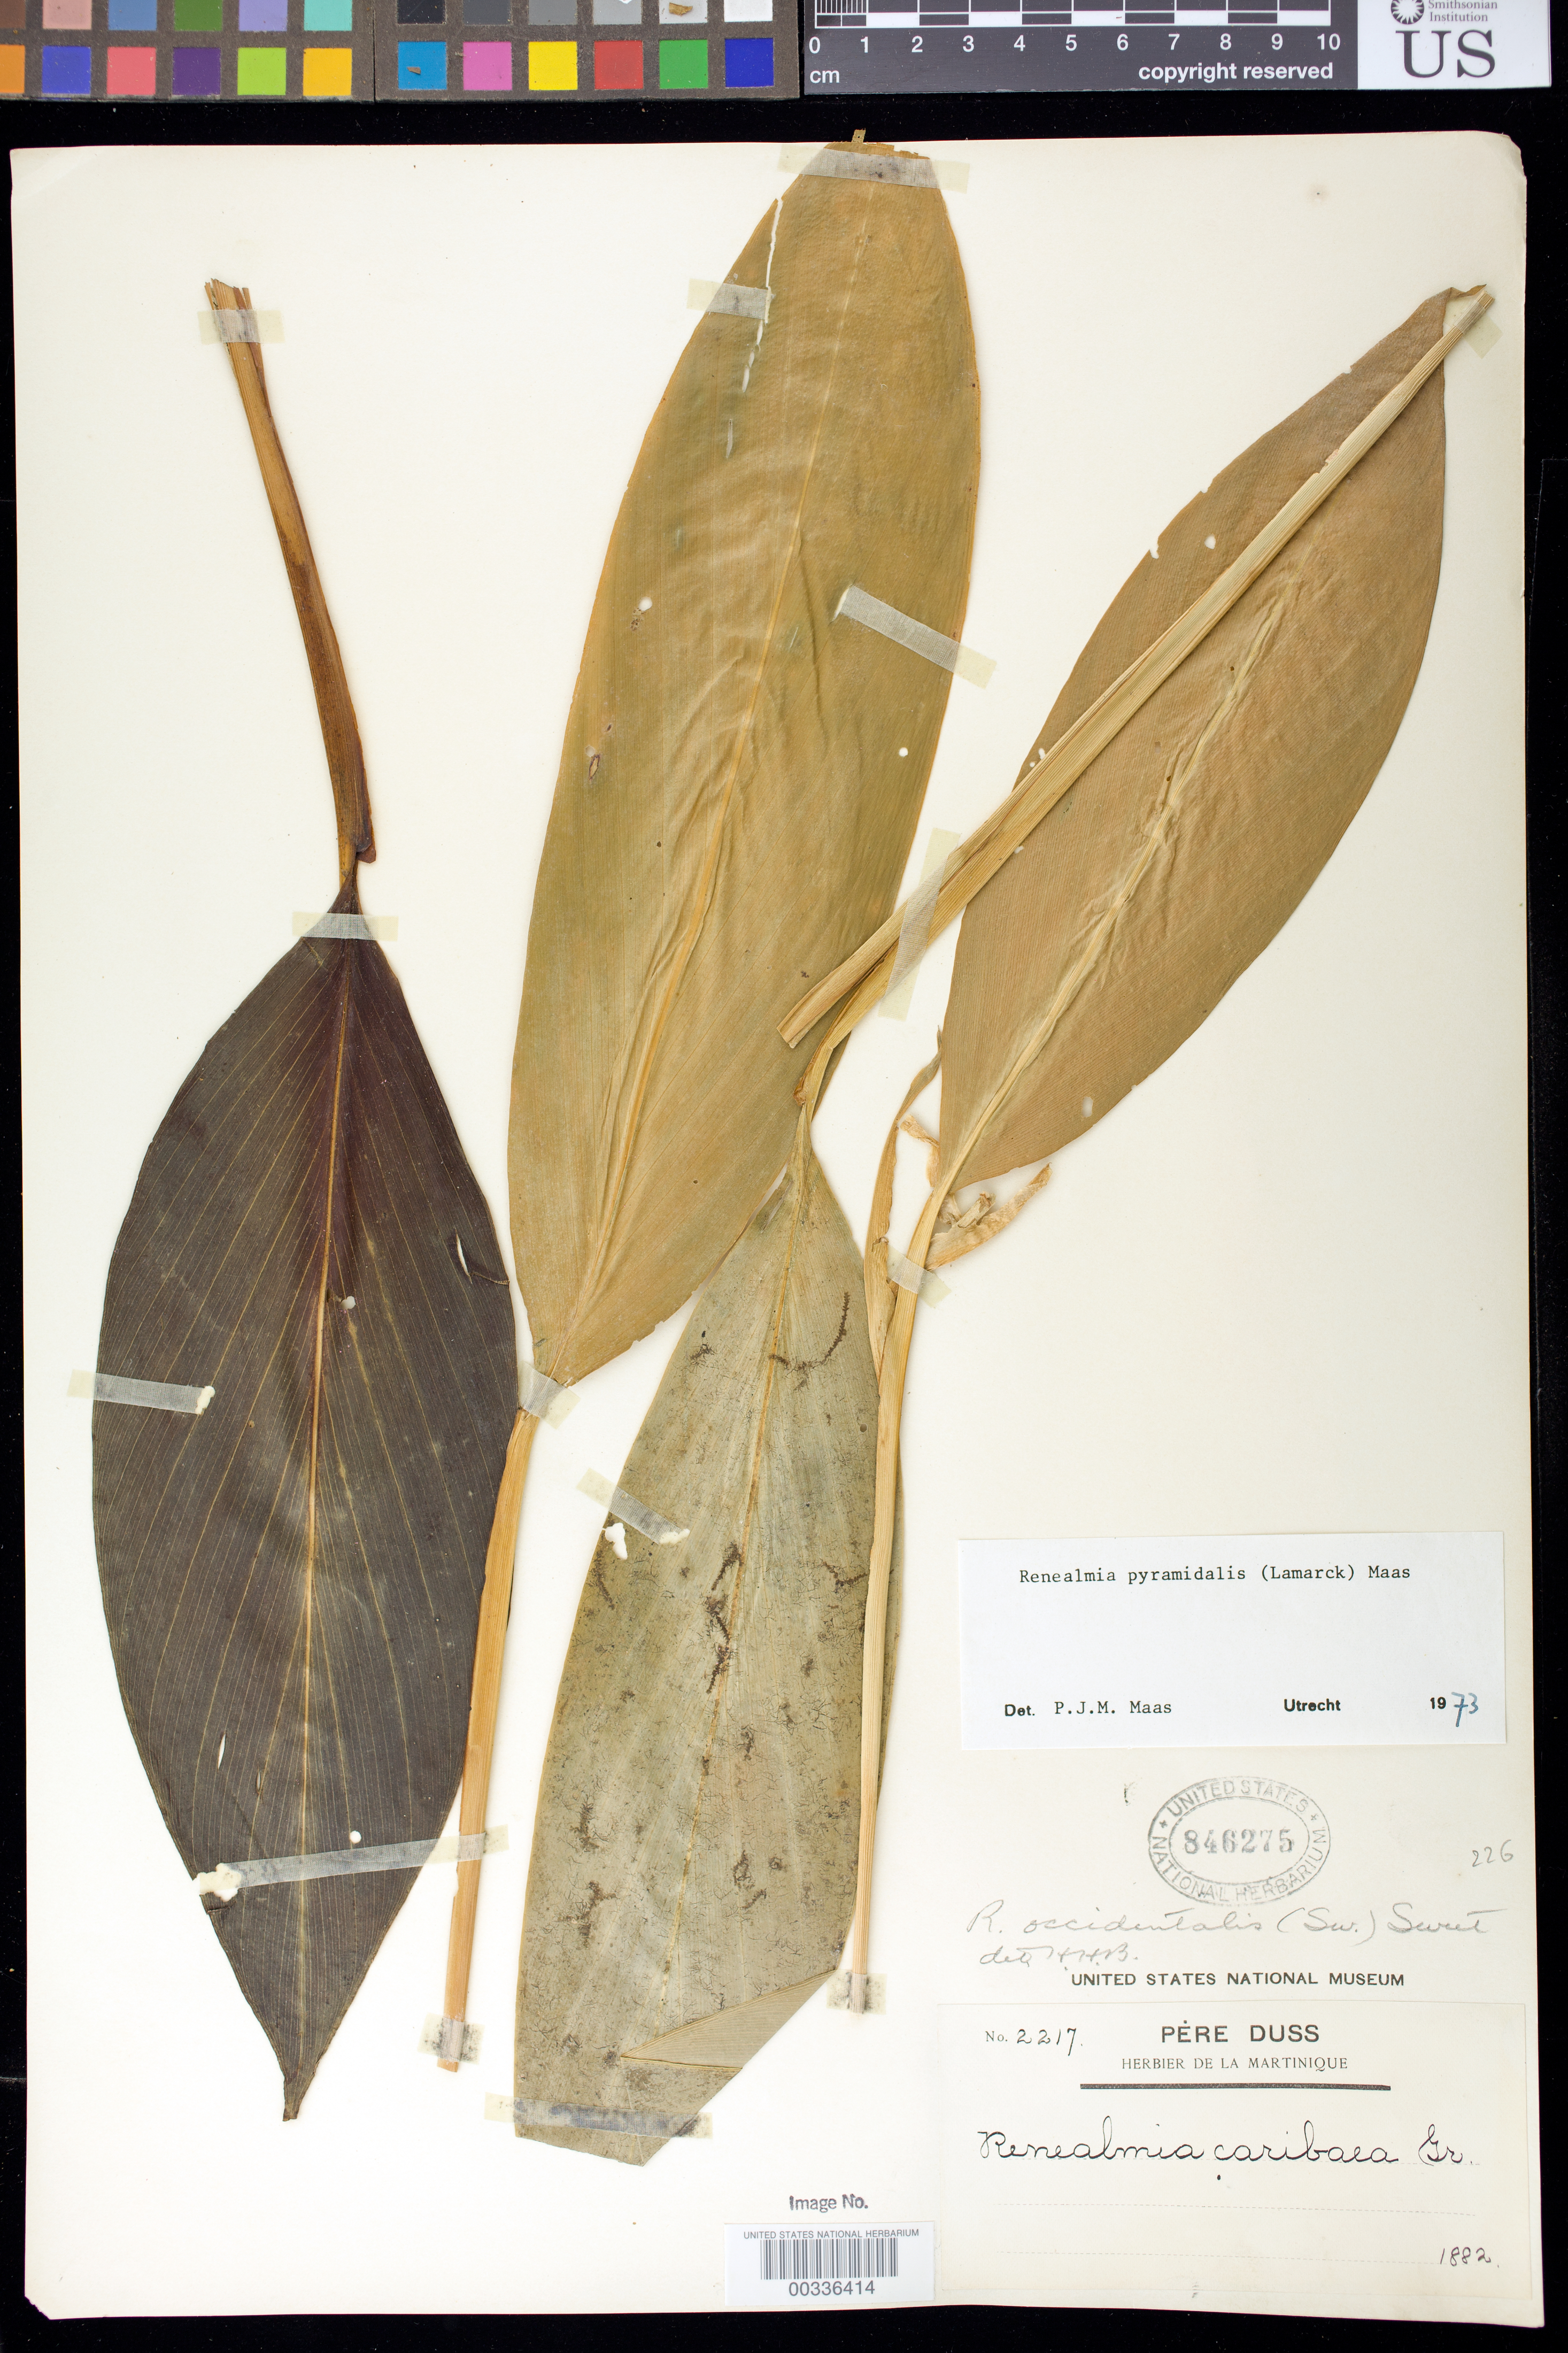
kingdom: Plantae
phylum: Tracheophyta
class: Liliopsida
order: Zingiberales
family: Zingiberaceae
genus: Renealmia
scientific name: Renealmia pyramidalis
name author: (Lam.) Maas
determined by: Maas, Paul J. M.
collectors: Père Duss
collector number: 2217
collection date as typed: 1882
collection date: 1882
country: Martinique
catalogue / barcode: US 846275